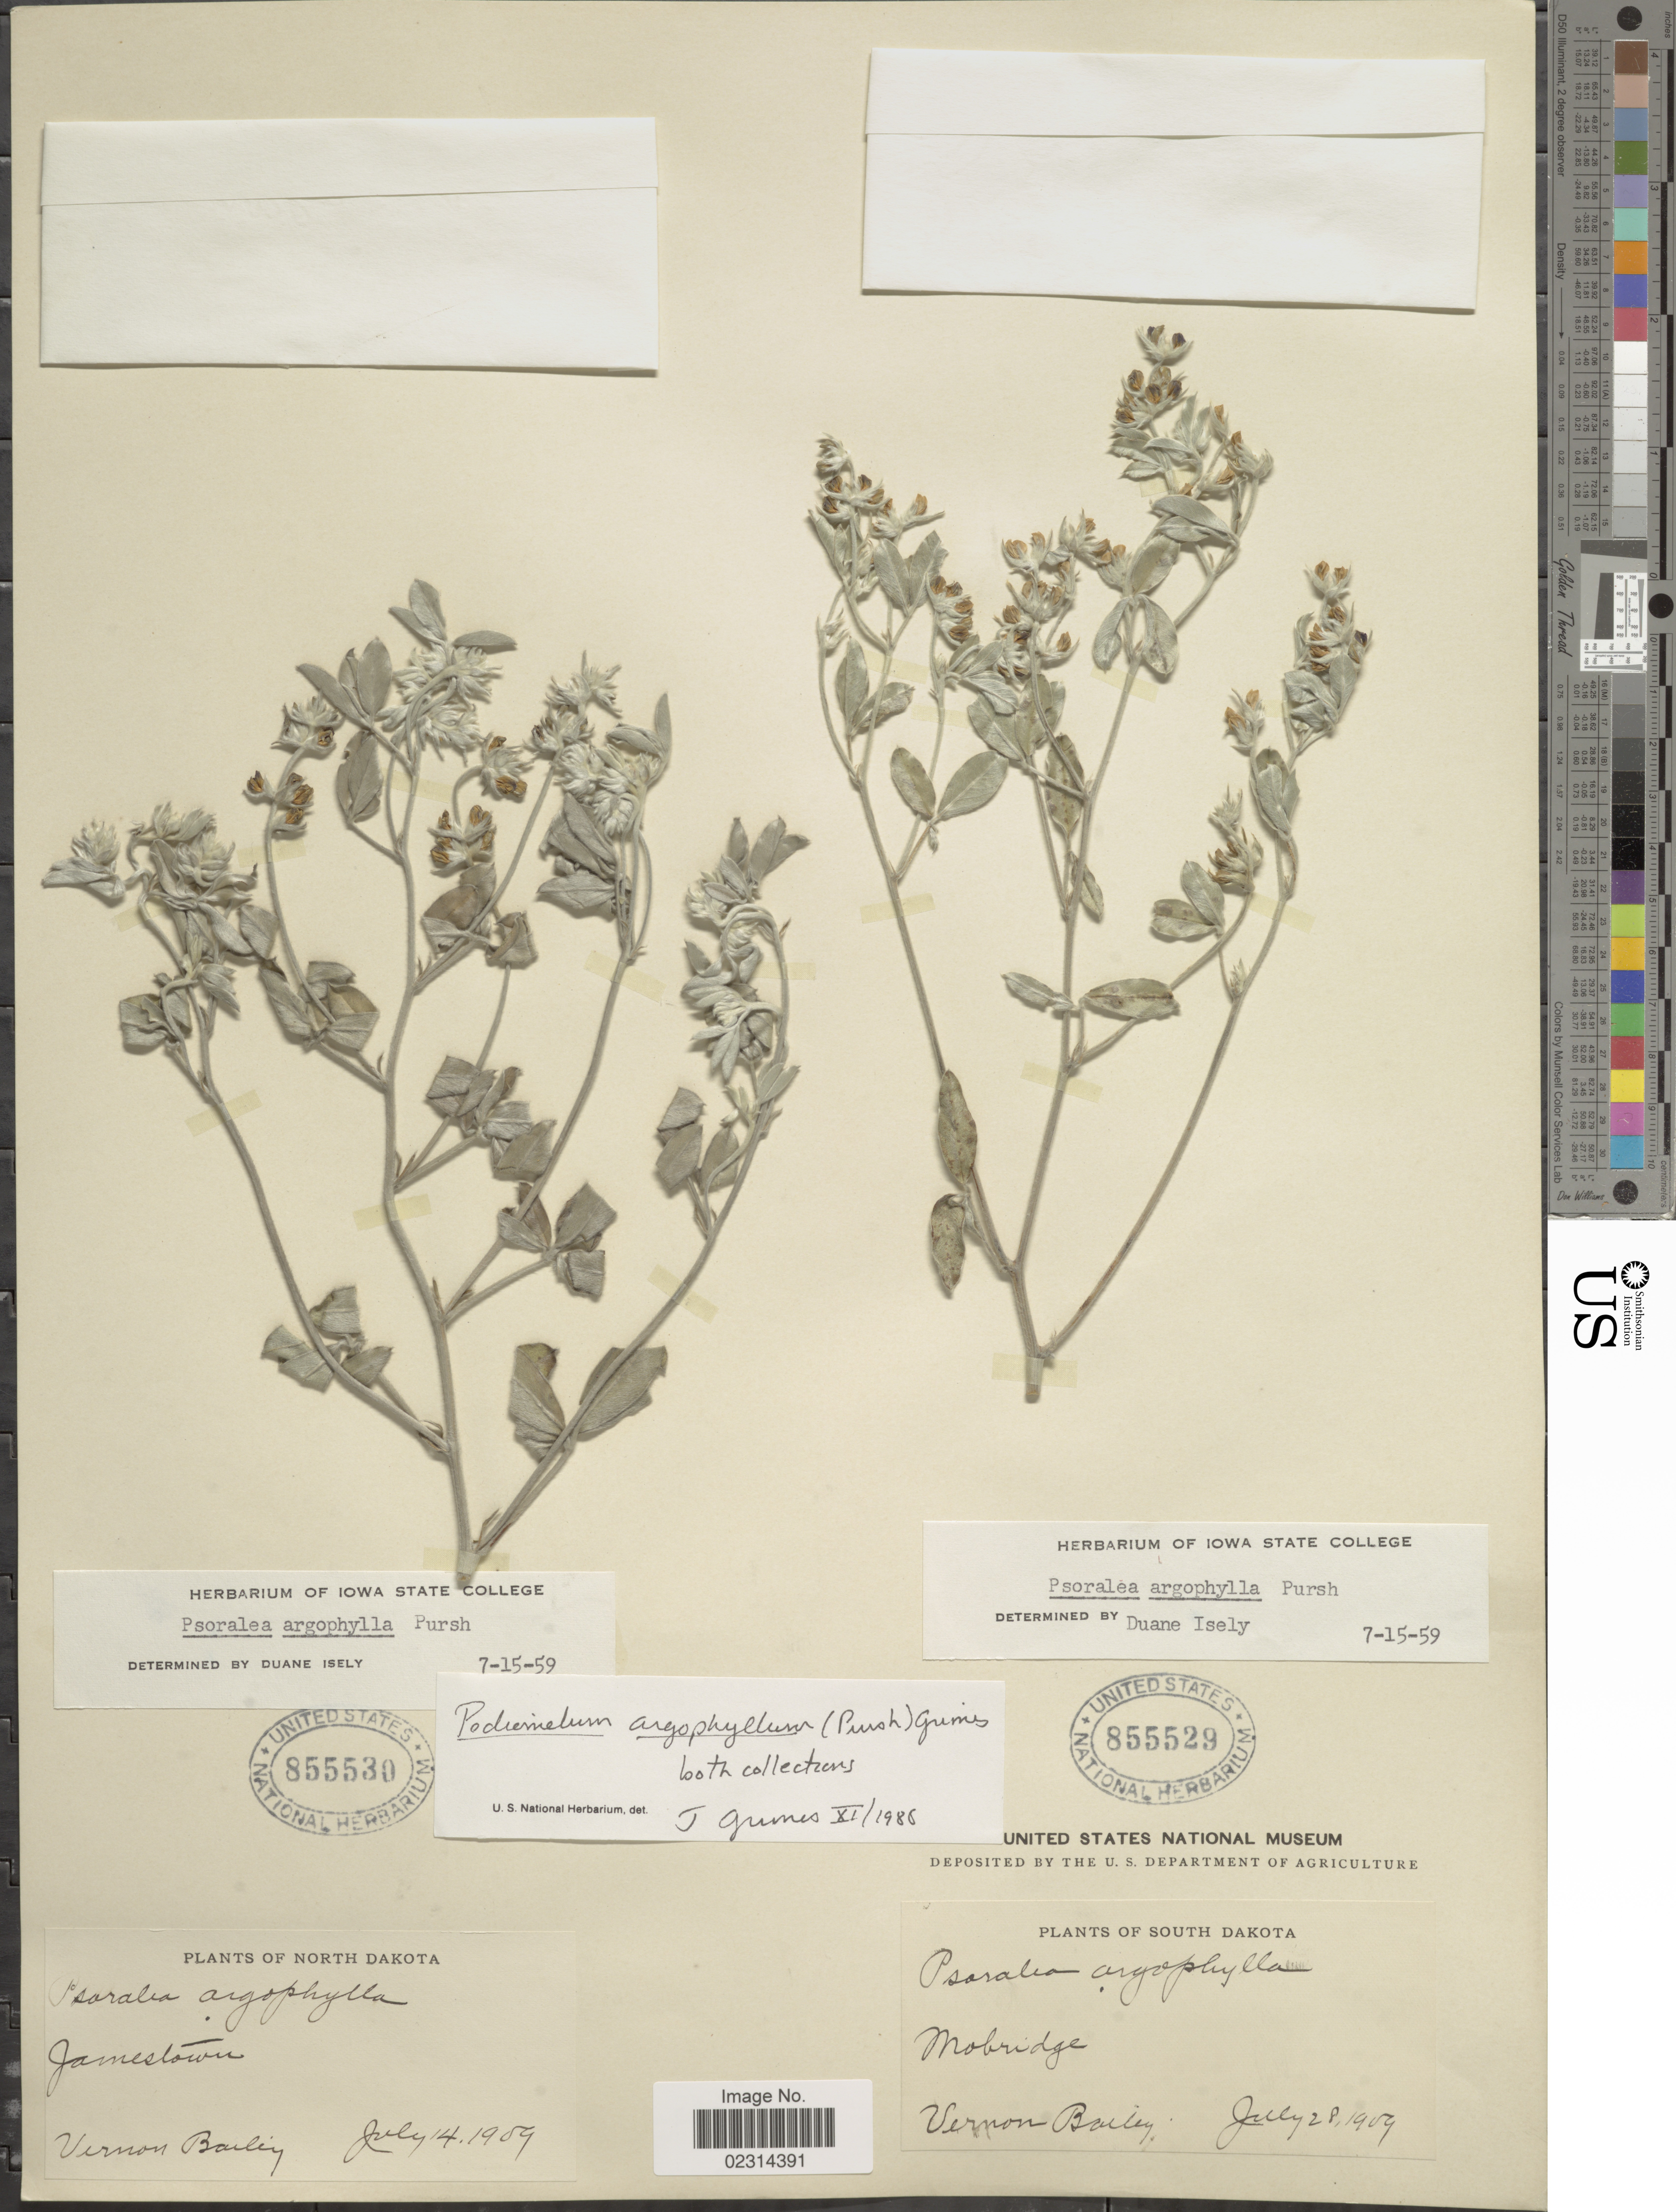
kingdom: Plantae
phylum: Tracheophyta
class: Magnoliopsida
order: Fabales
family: Fabaceae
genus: Pediomelum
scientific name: Pediomelum argophyllum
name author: (Pursh) J.W. Grimes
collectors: V. O. Bailey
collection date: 1909-07-14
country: United States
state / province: North Dakota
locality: Jamestown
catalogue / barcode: US 855530-2